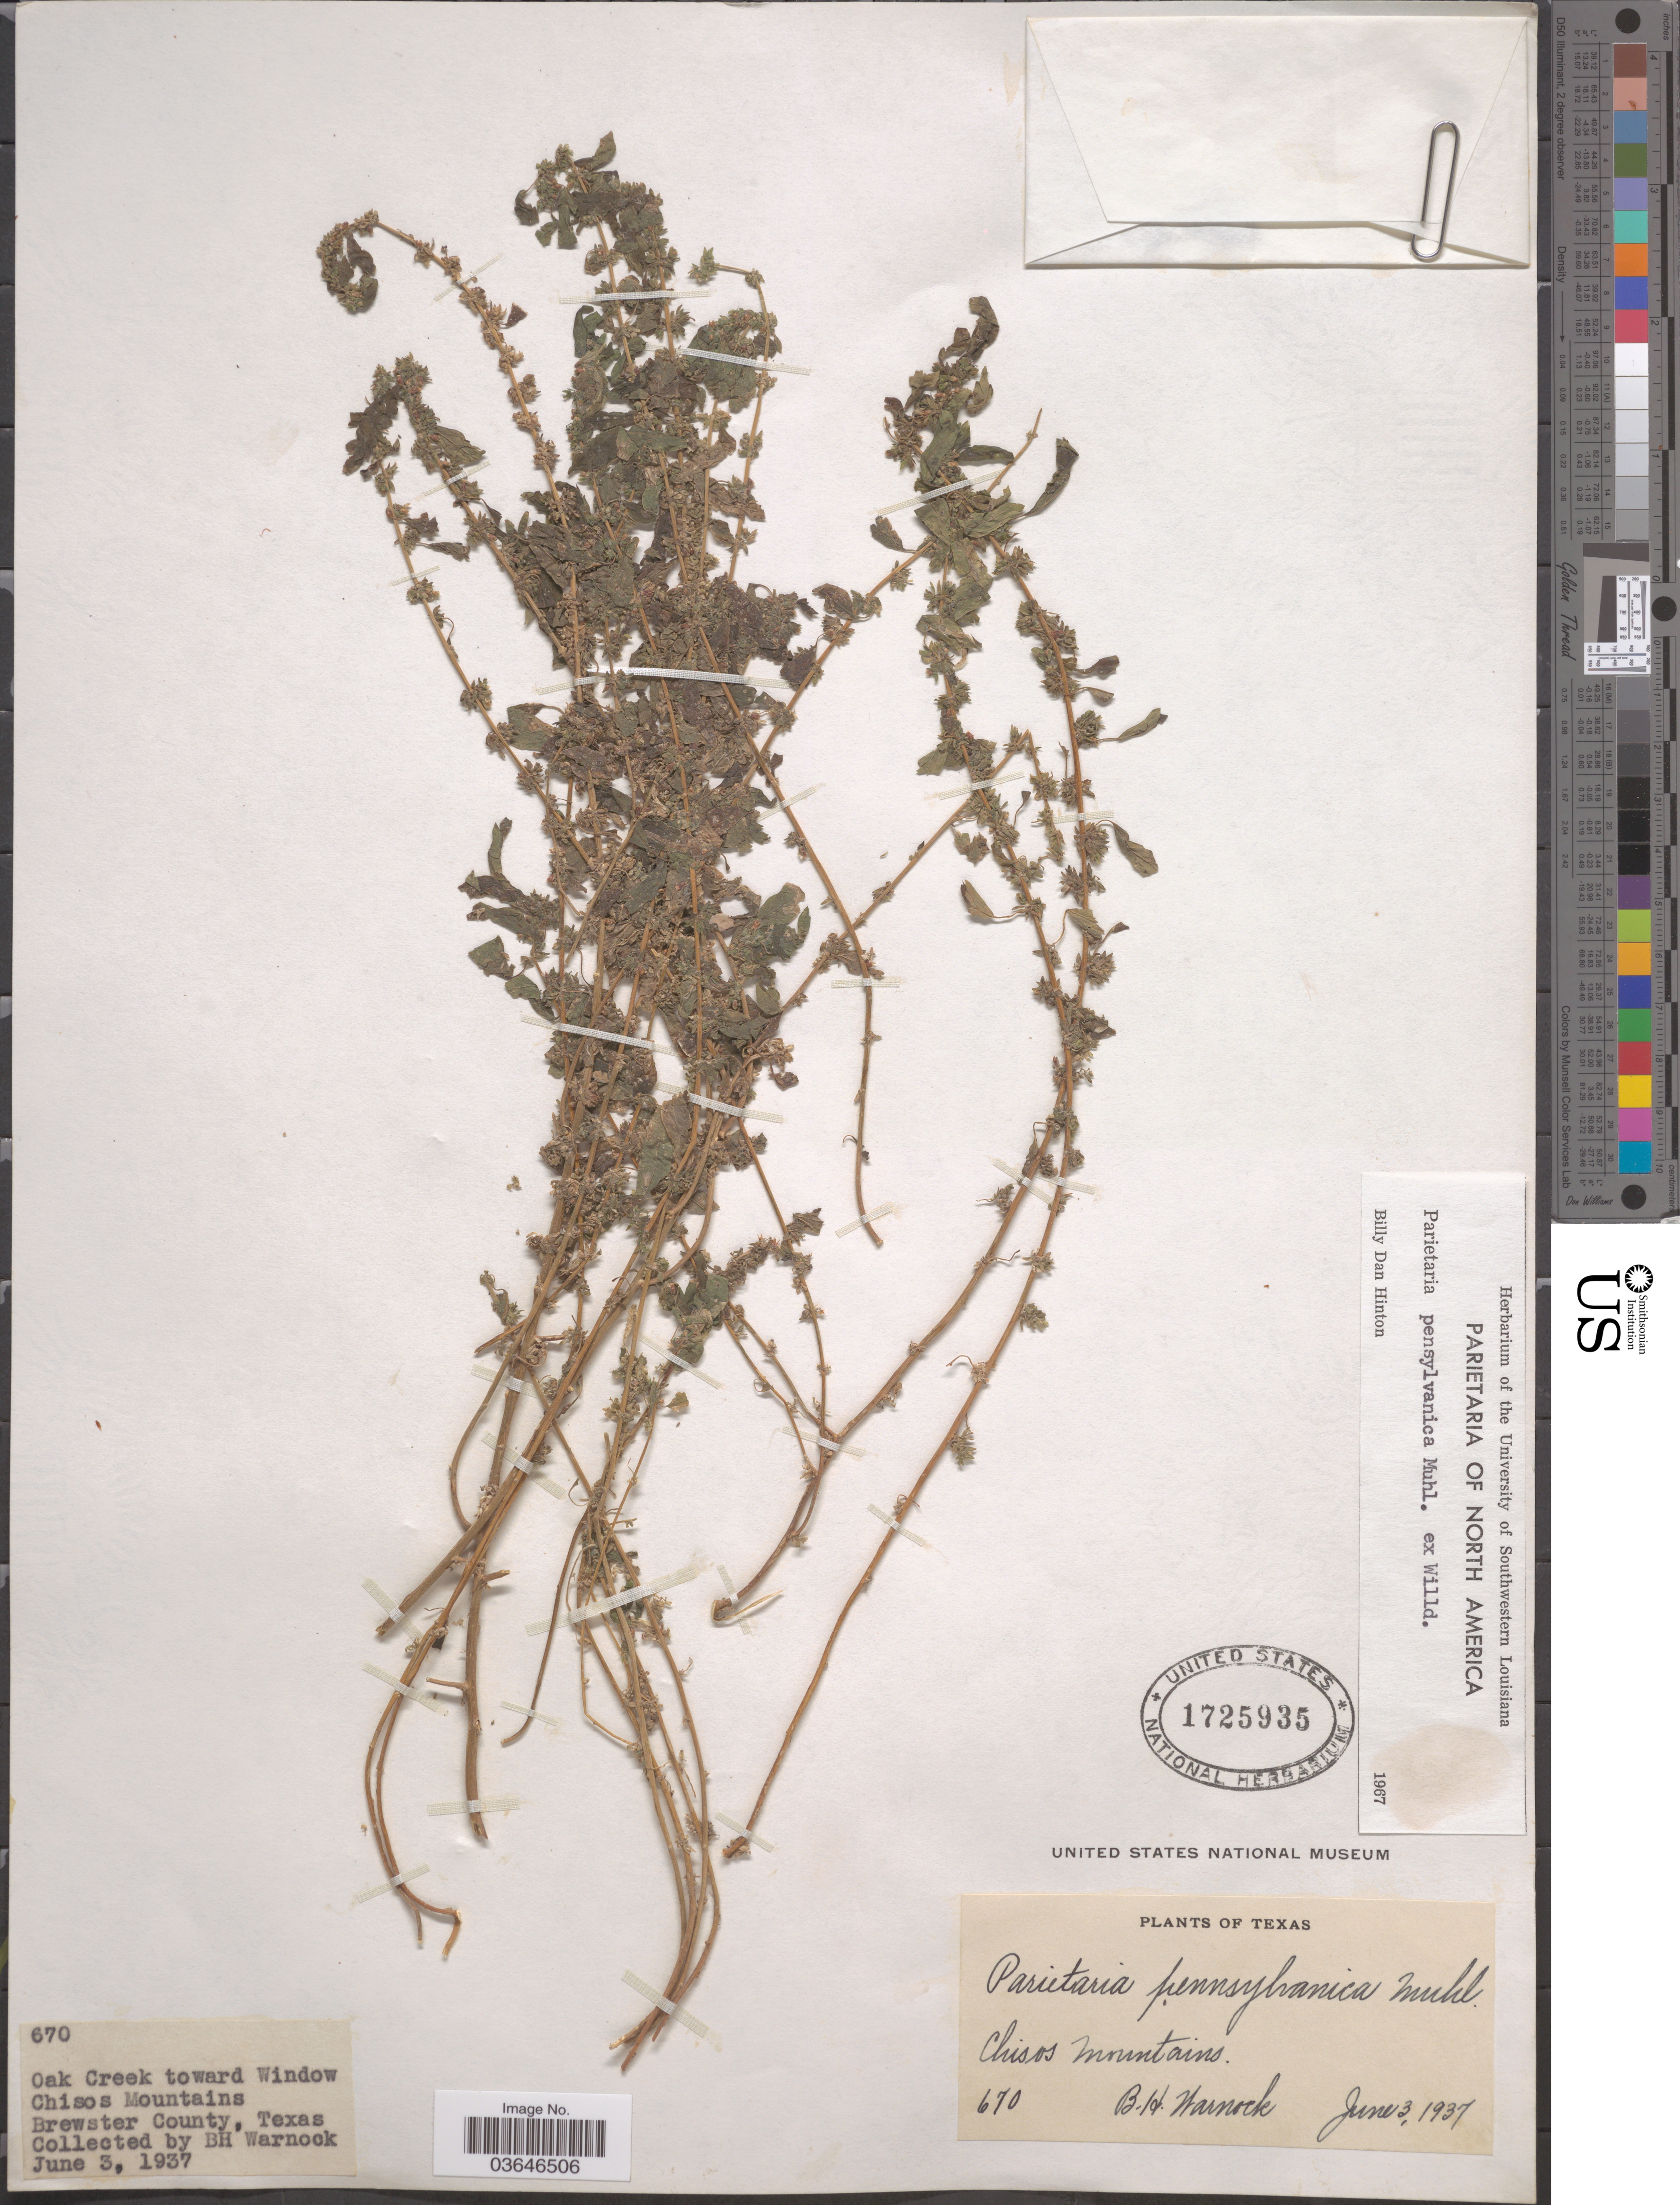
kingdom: Plantae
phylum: Tracheophyta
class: Magnoliopsida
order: Rosales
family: Urticaceae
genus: Parietaria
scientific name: Parietaria pensylvanica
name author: Muhl. ex Willd.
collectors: B. H. Warnock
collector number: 670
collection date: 1937-06-03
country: United States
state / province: Texas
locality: Oak Creek toward Window Chisos Mountains. Brewster County.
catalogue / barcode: US 1725935